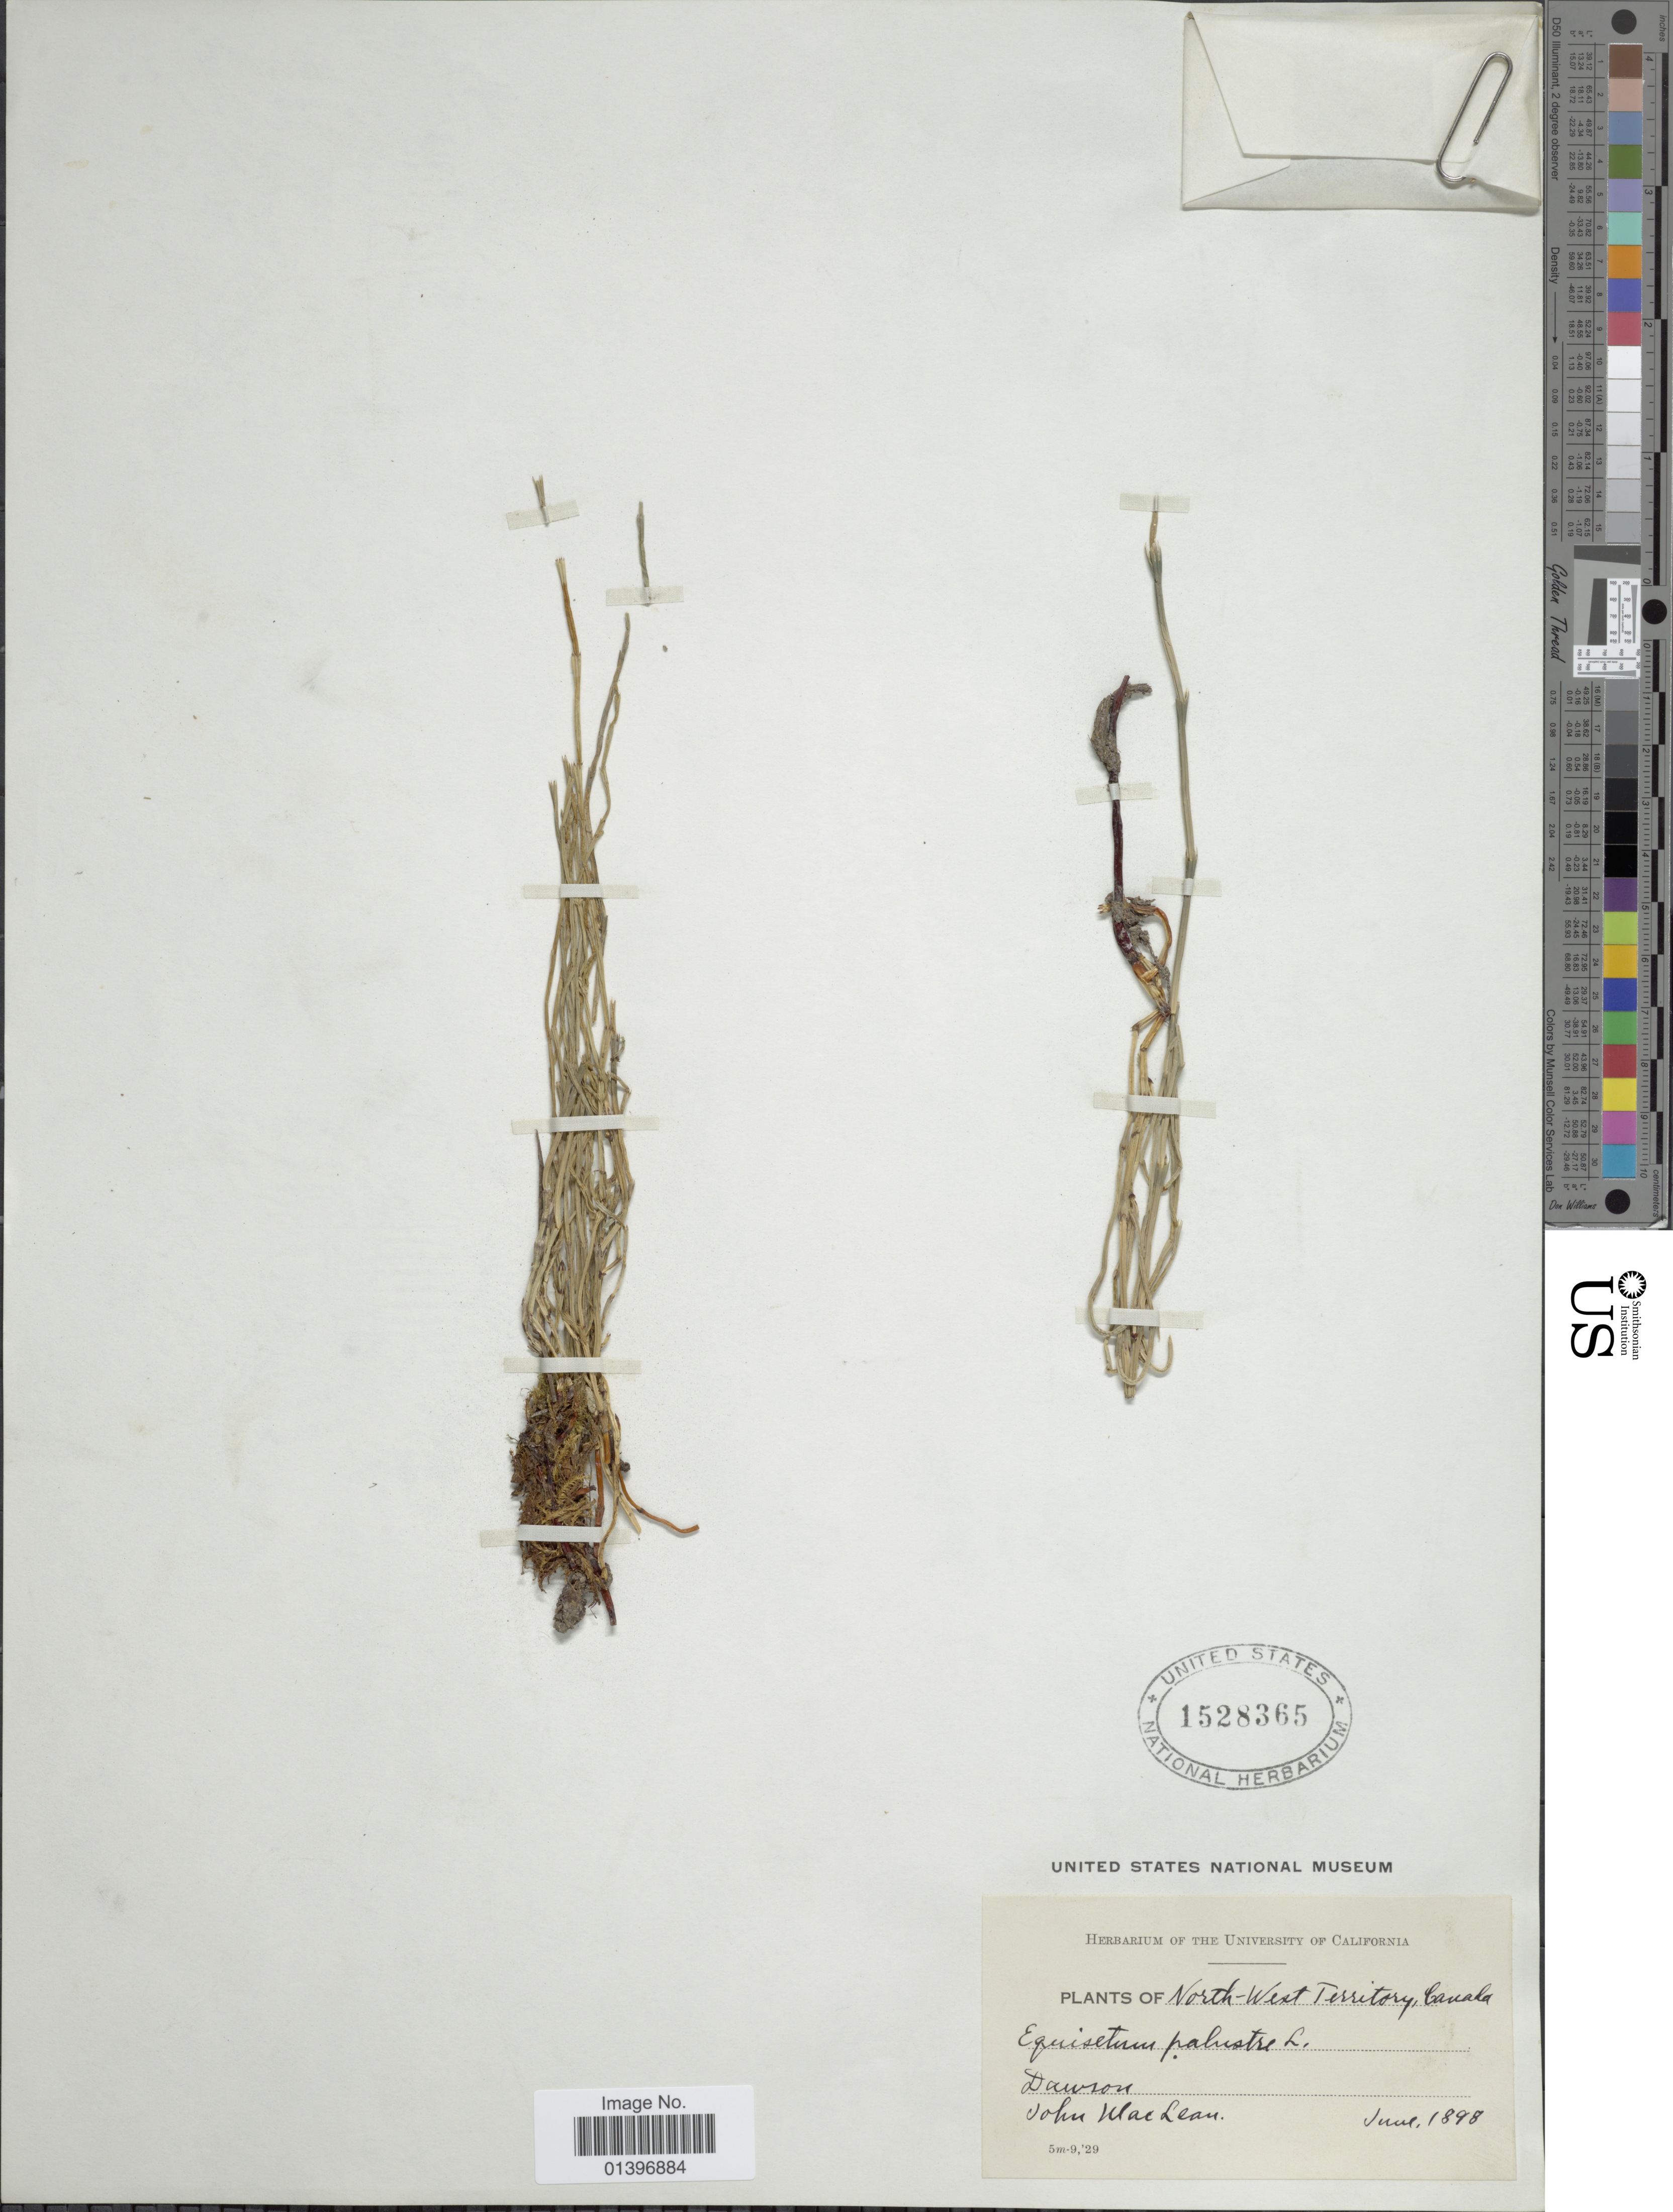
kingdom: Plantae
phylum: Tracheophyta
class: Polypodiopsida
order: Equisetales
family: Equisetaceae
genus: Equisetum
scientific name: Equisetum palustre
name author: L.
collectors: J. Maclean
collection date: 1898-06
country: Canada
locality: North-West Territory, Dawson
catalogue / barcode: US 1528365